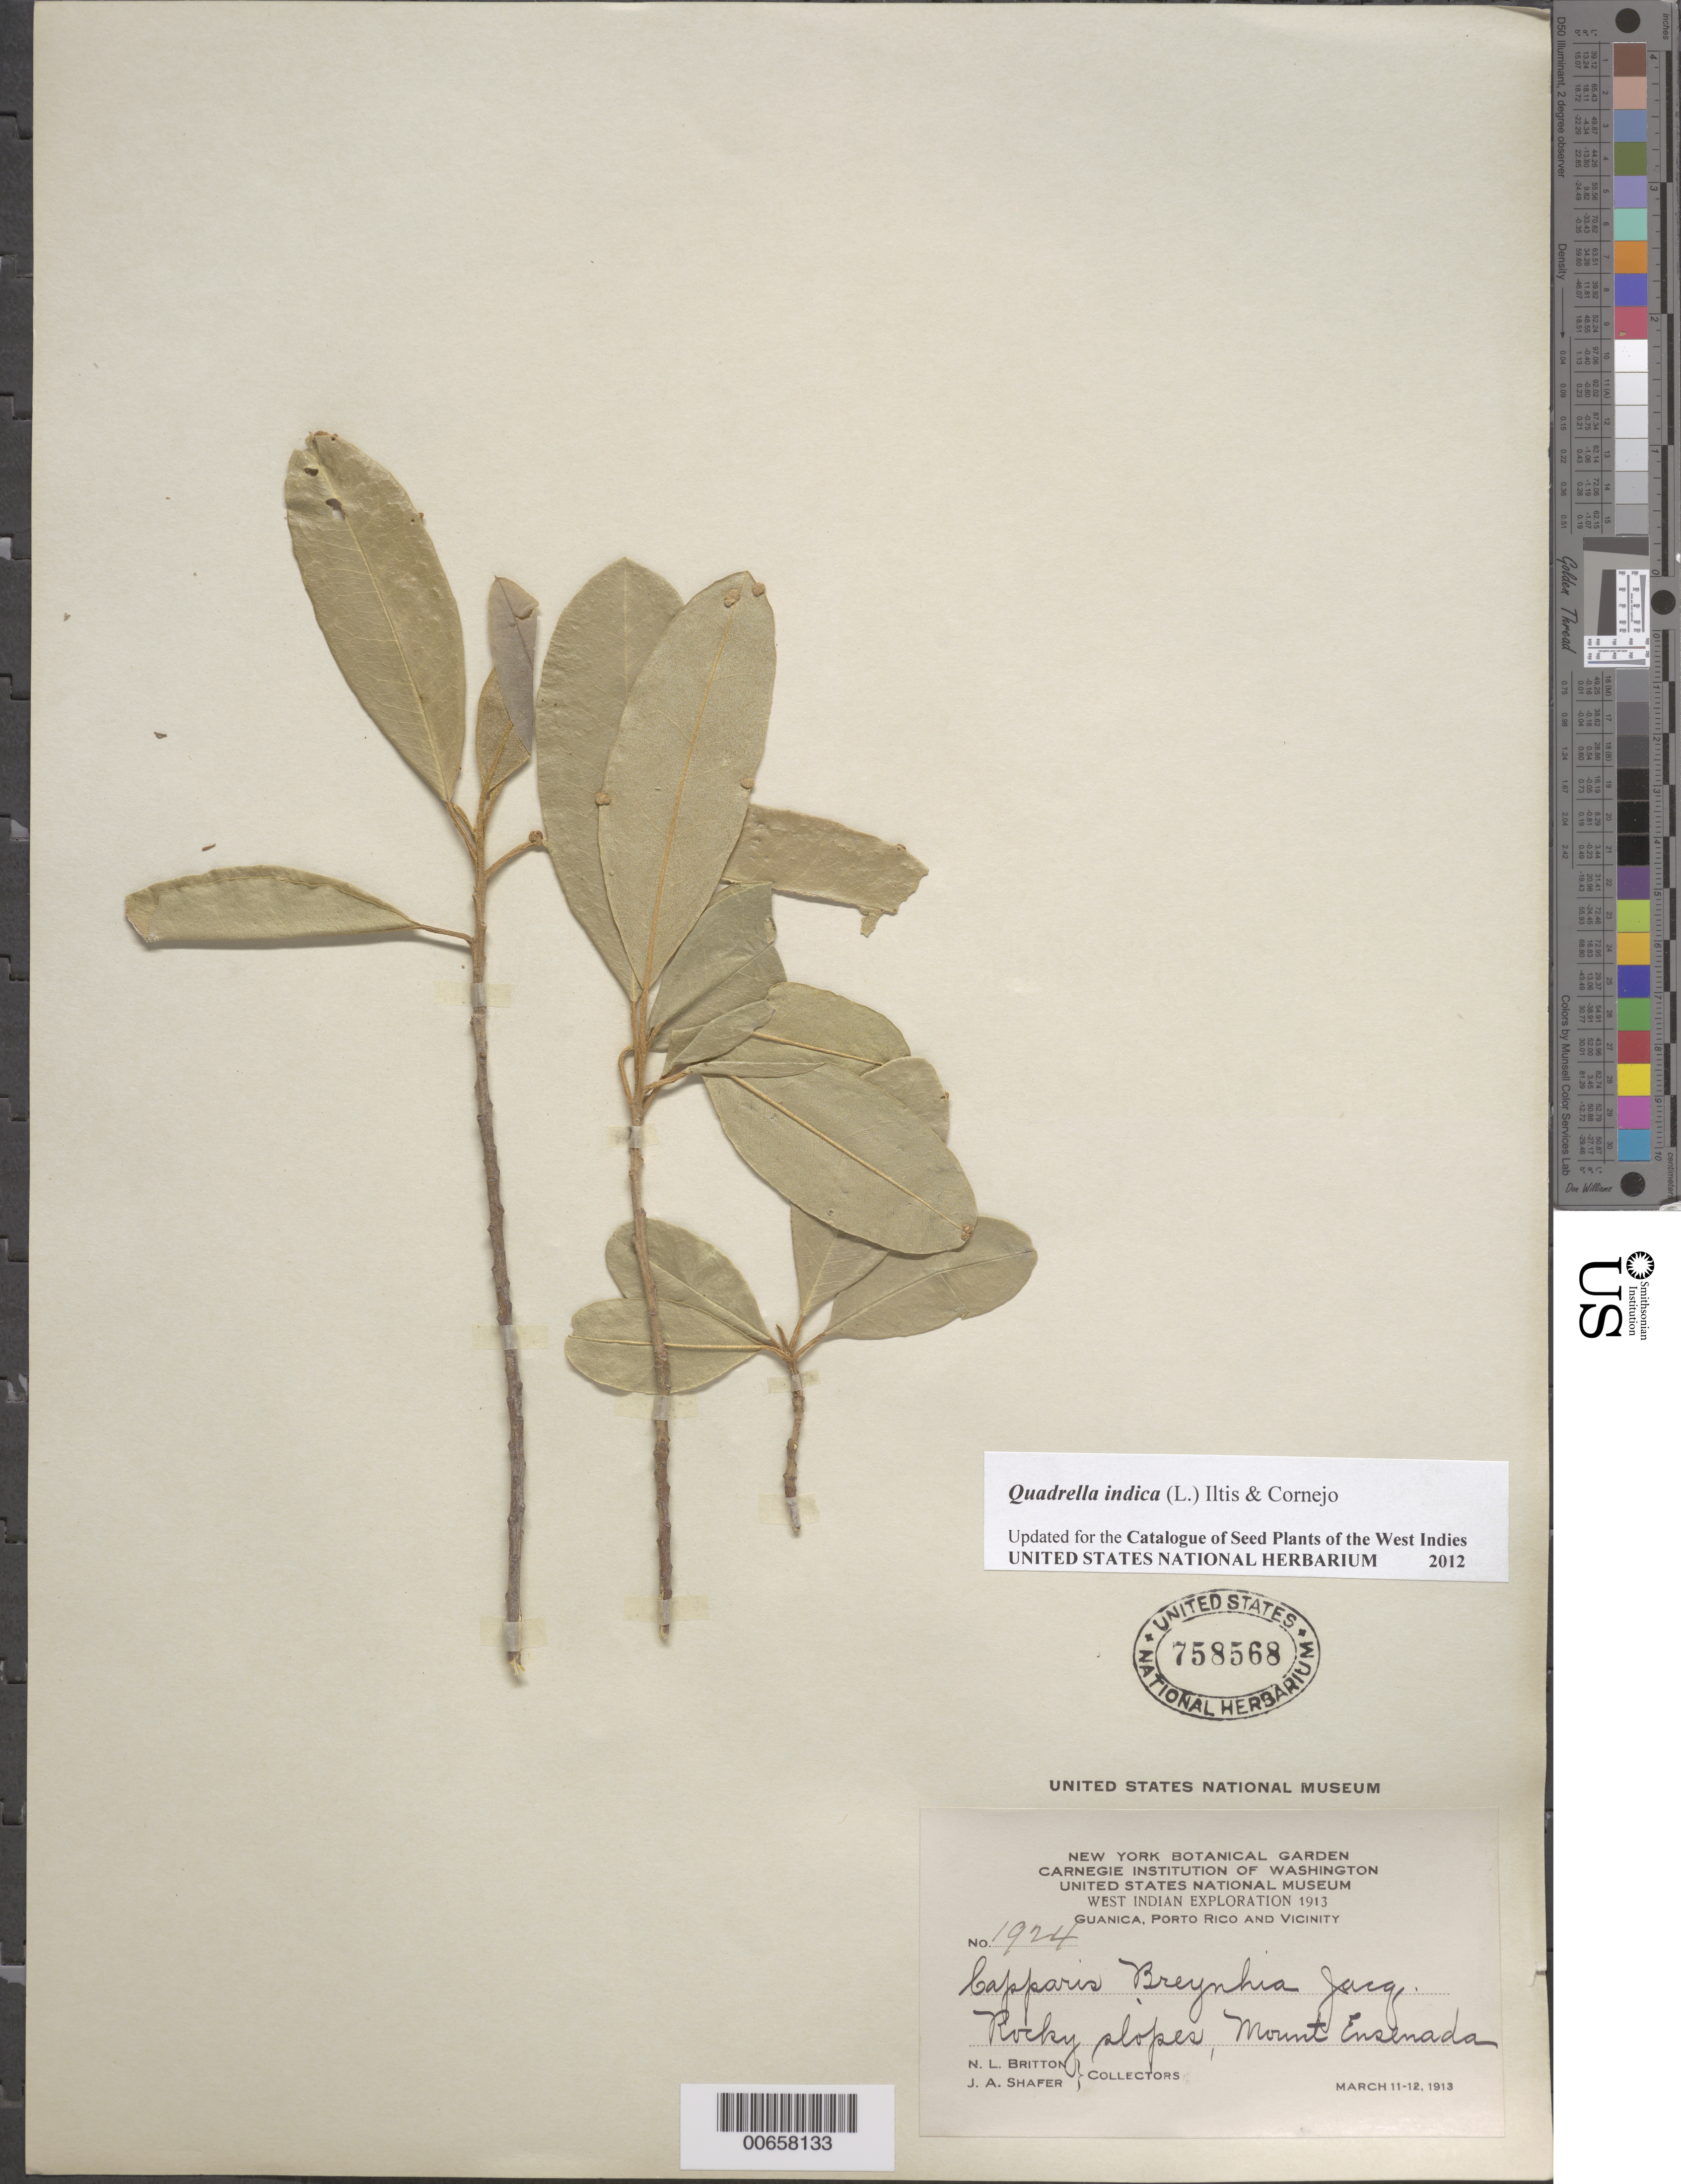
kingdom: Plantae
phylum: Tracheophyta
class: Magnoliopsida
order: Brassicales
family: Capparaceae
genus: Capparis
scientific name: Capparis breynia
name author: Jacq.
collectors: N. Britton & J. A. Shafer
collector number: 1924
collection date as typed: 11 Mar 1913 and 12 Mar 1913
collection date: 1913-03-11,1913-03-12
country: Puerto Rico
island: Greater Antilles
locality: Guanica, vic of; Mt. Ensenada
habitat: Rocky slopes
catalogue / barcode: US 758568